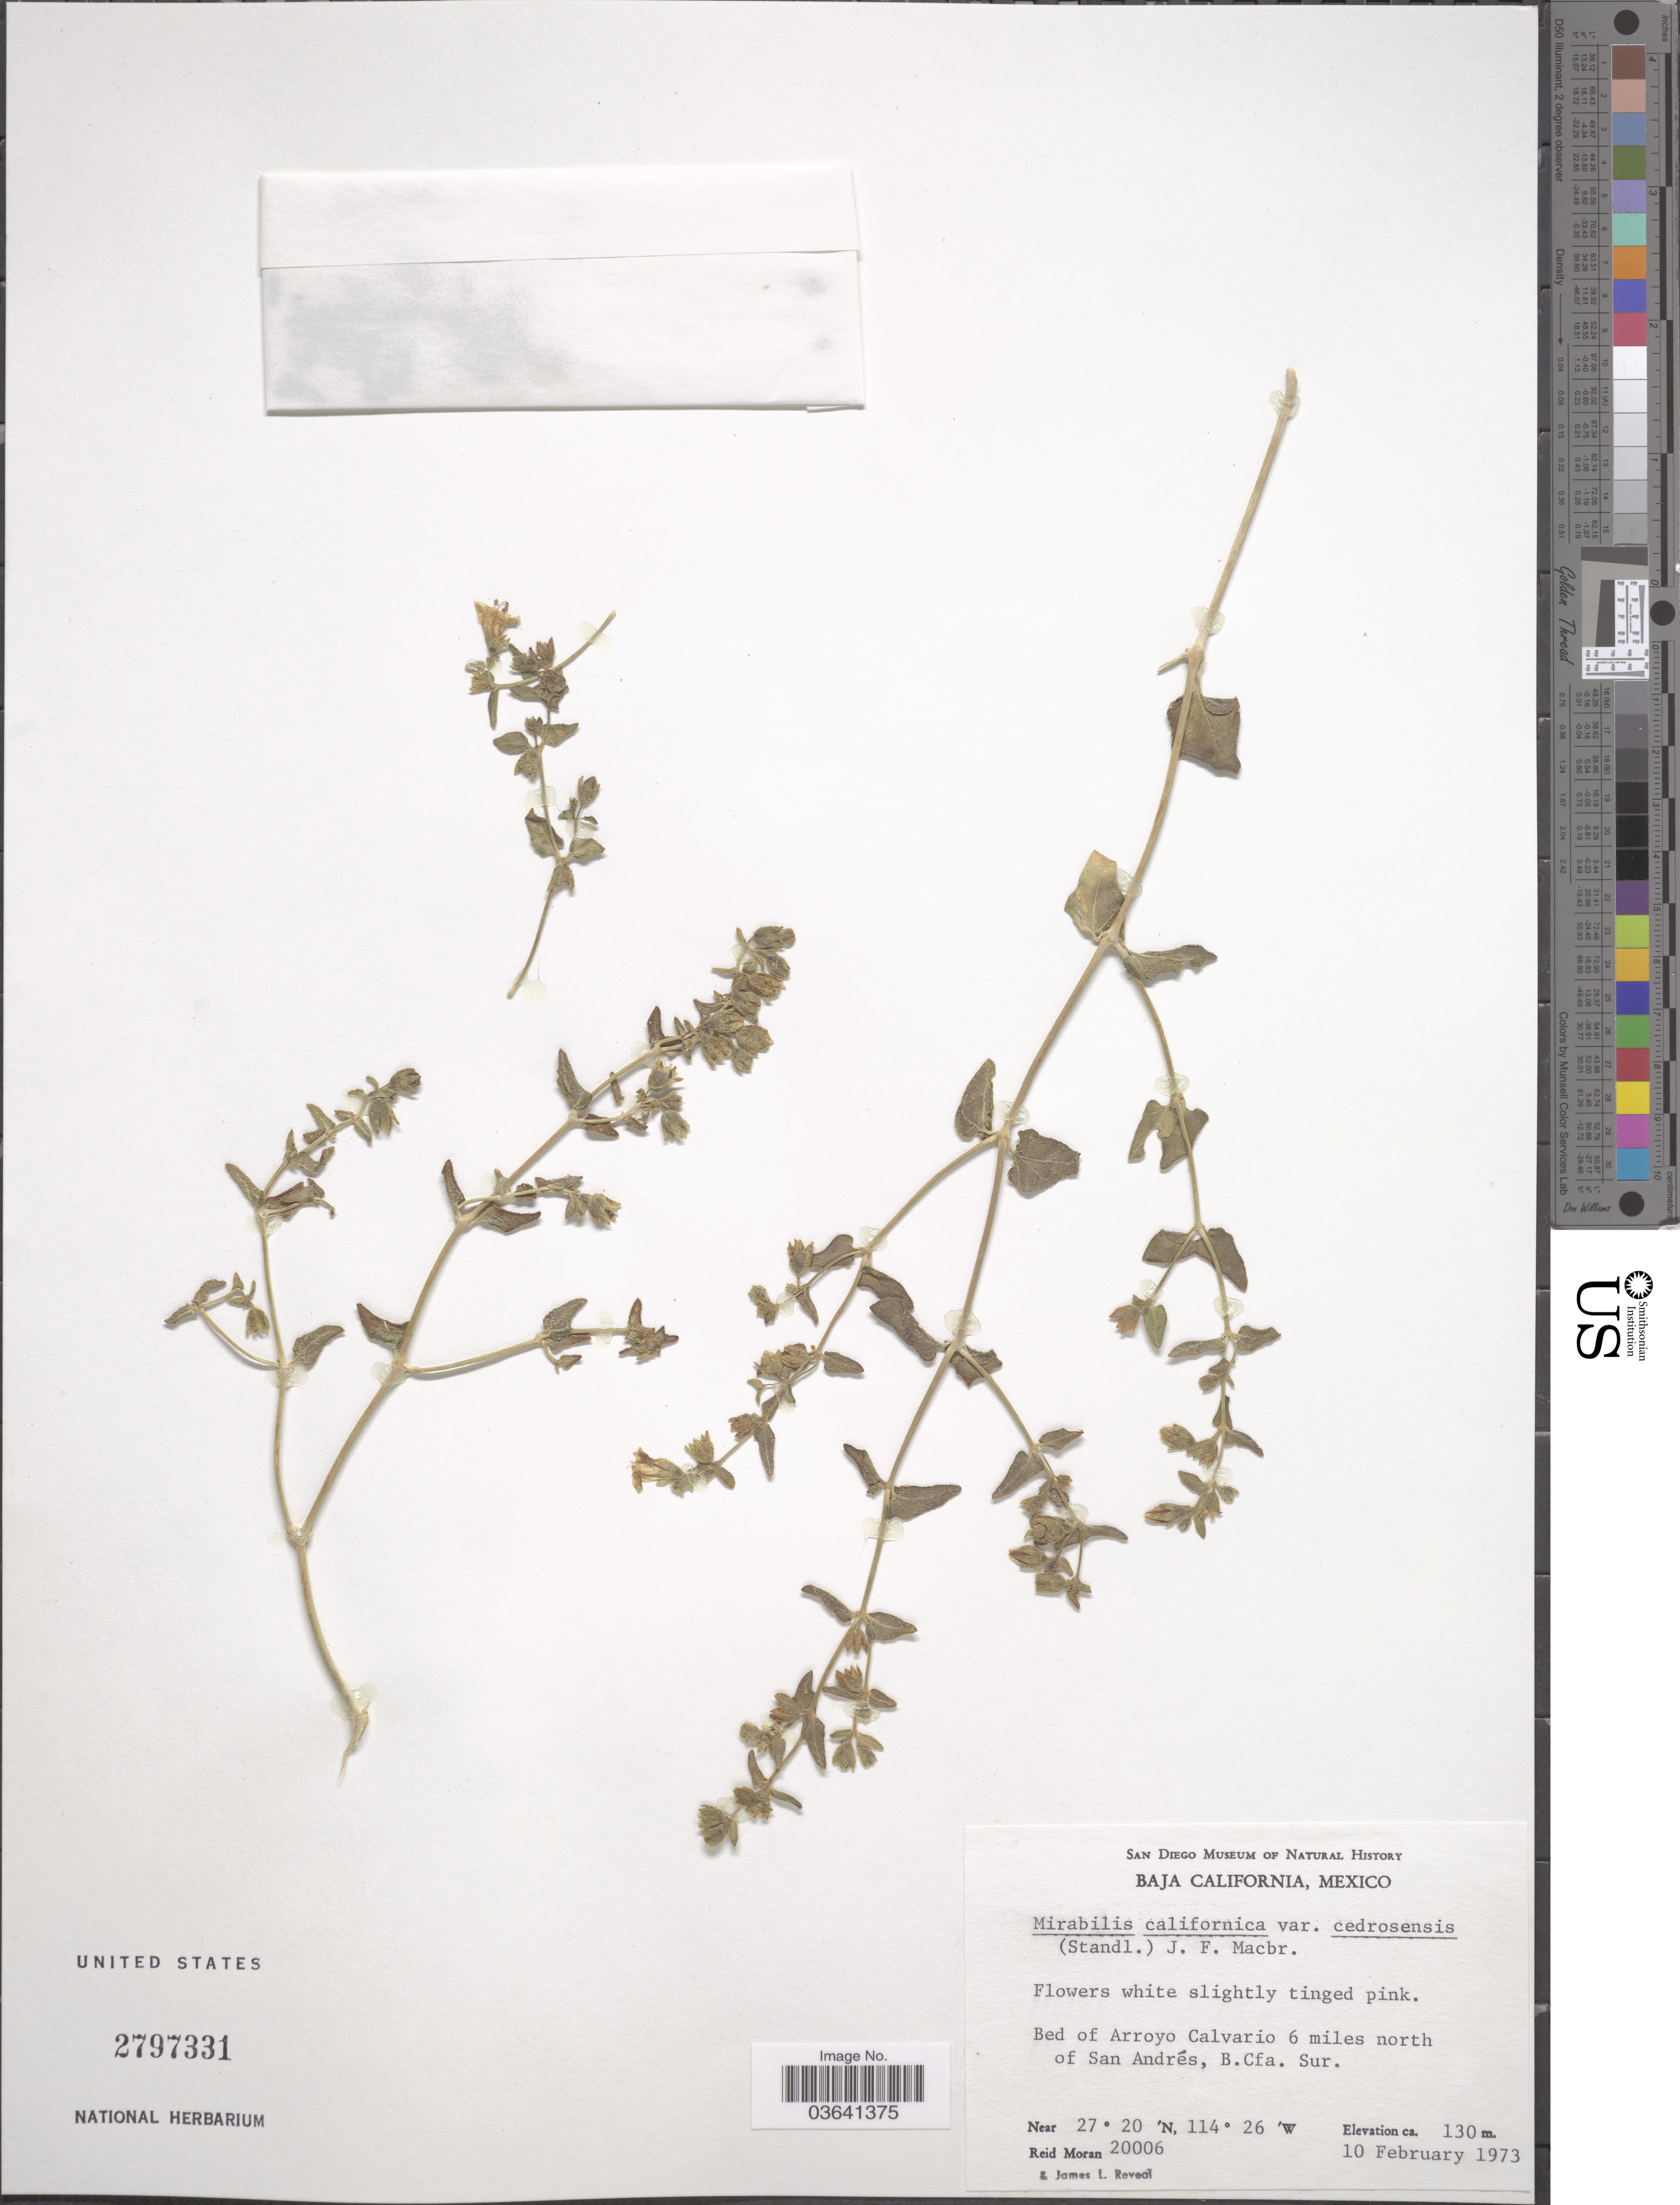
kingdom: Plantae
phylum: Tracheophyta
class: Magnoliopsida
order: Caryophyllales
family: Nyctaginaceae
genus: Mirabilis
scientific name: Mirabilis californica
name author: A. Gray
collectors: R. V. Moran & J. L. Reveal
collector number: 20006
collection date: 1973-02-10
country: Mexico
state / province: Baja California Sur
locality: Bed of Arroyo Calvario 6 miles north of San Andrés.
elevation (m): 130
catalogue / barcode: US 2797331